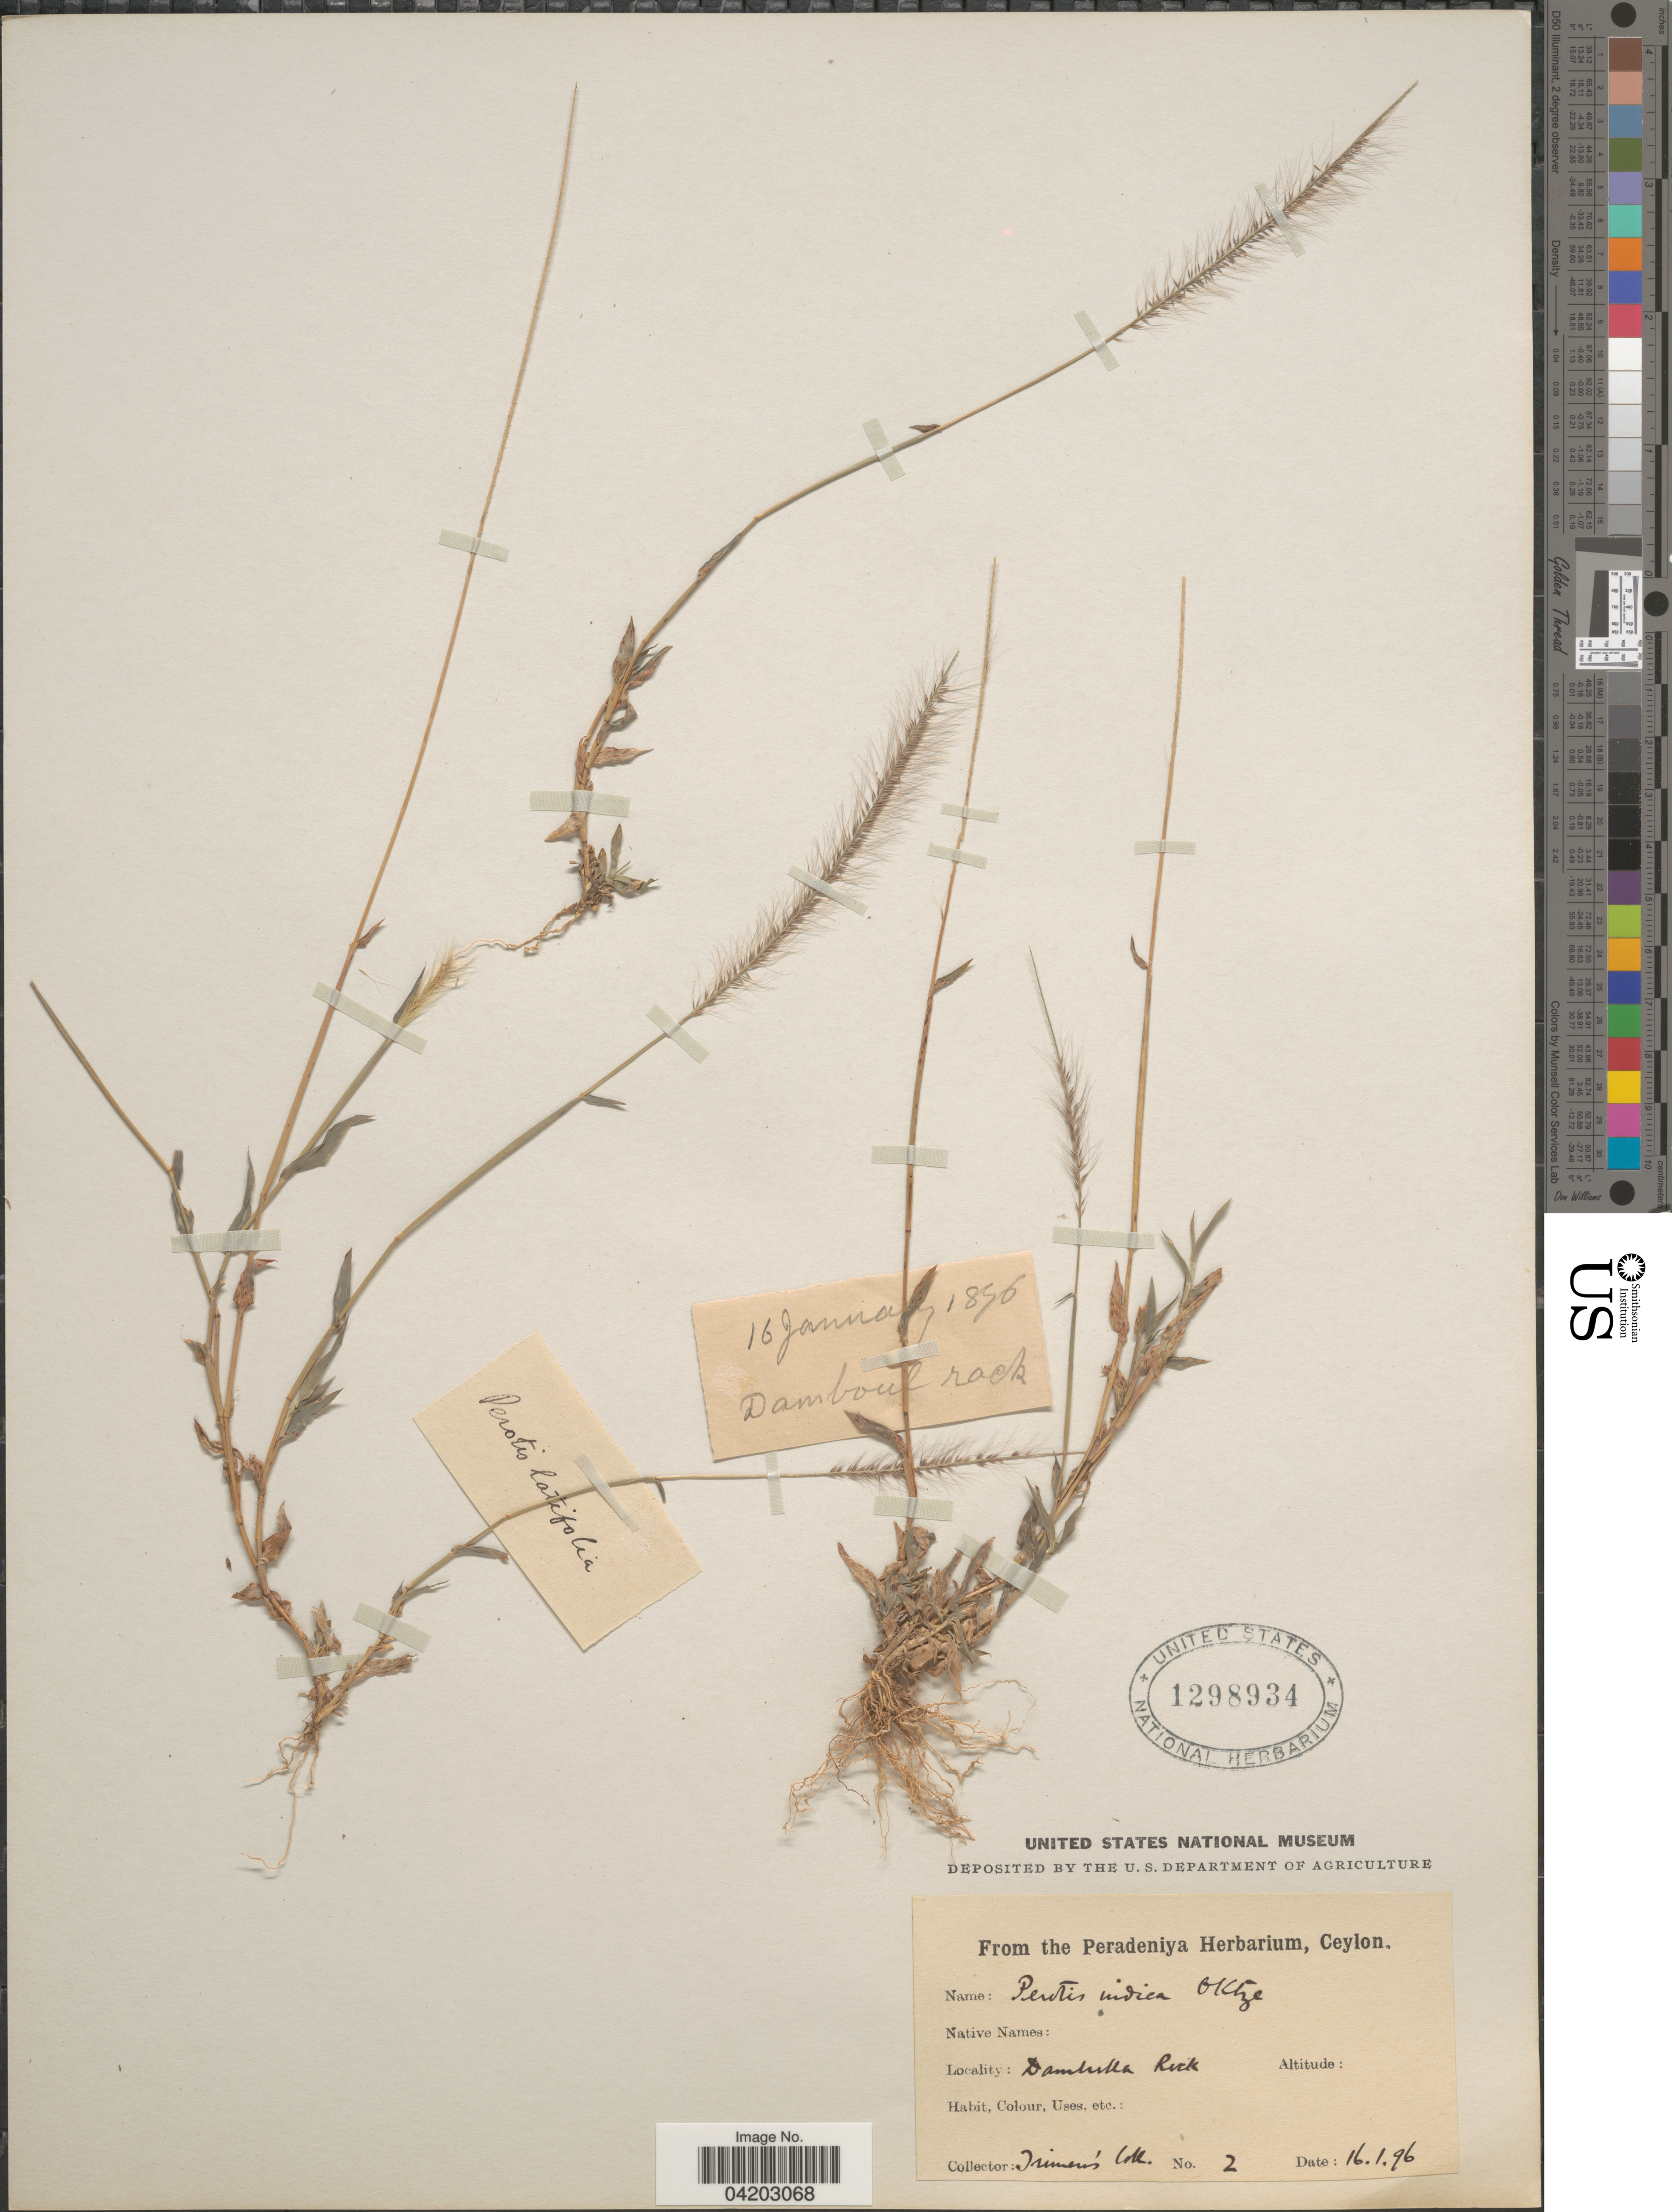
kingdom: Plantae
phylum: Tracheophyta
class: Liliopsida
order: Poales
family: Poaceae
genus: Perotis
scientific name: Perotis indica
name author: (L.) Kuntze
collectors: Trimen's collector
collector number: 2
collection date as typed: Transcribed d/m/y: 16/1/96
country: Sri Lanka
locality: Ceylon. Dambulla Rock.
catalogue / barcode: US 1298934